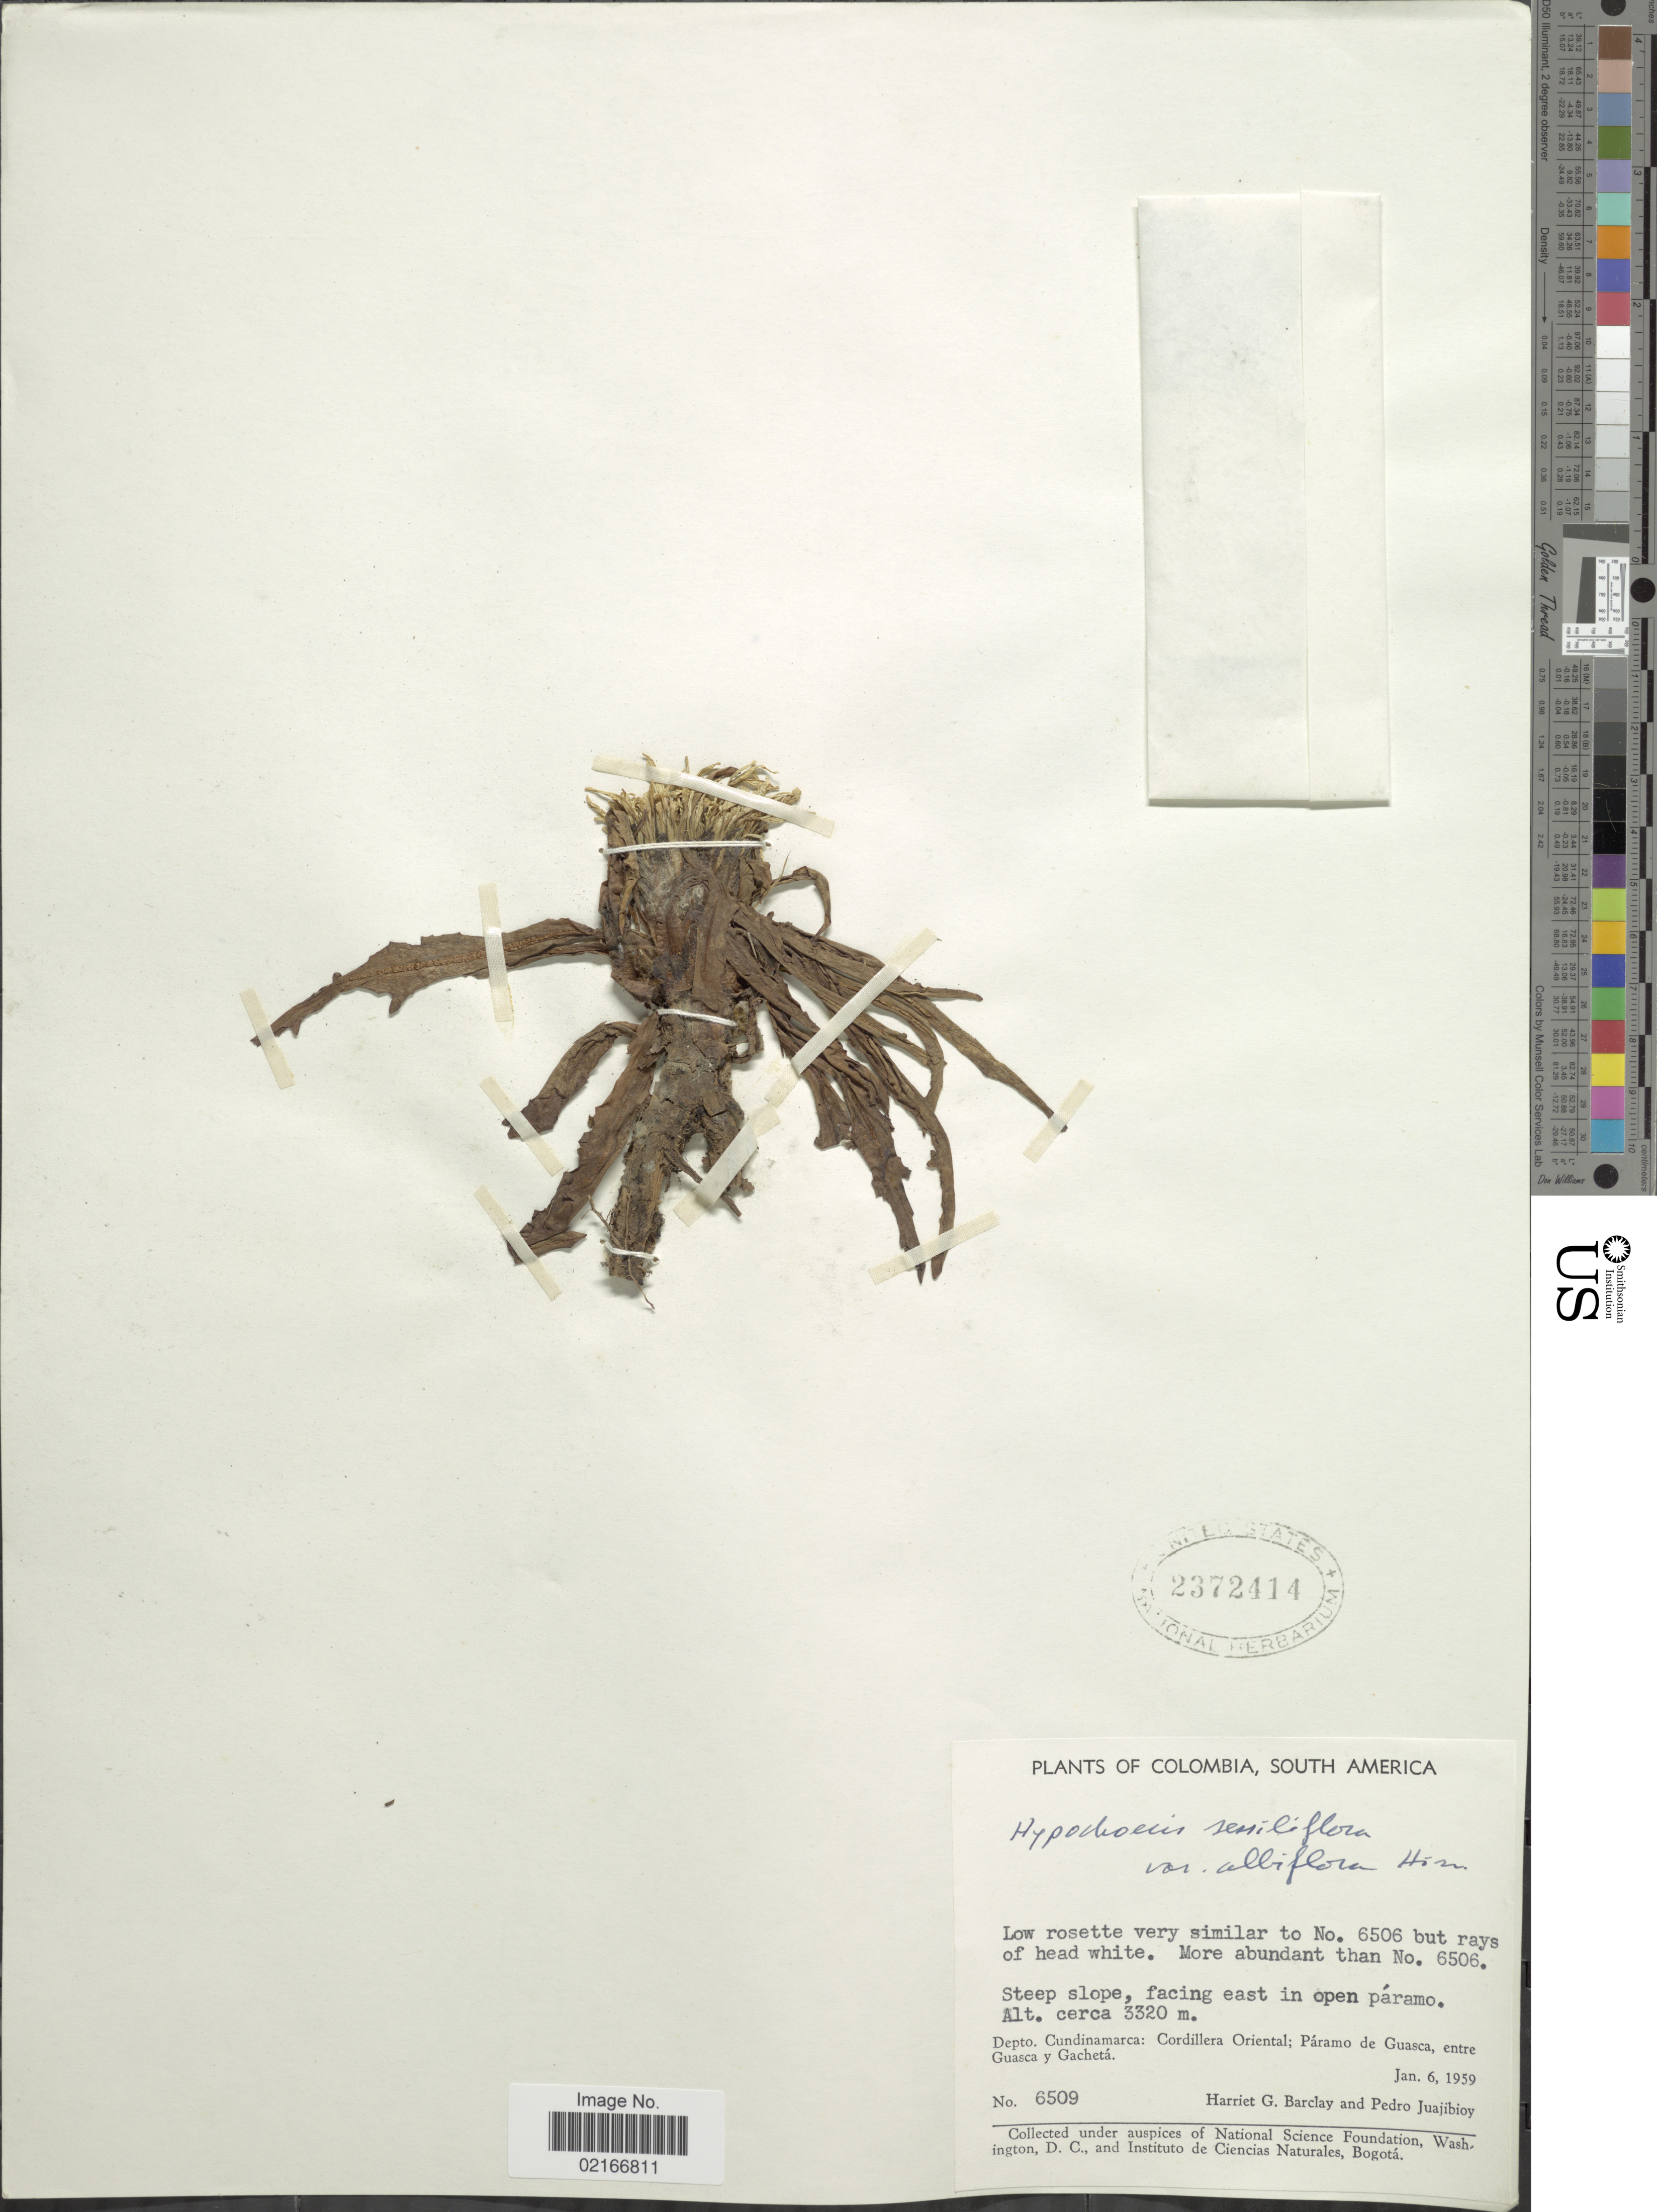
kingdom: Plantae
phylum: Tracheophyta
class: Magnoliopsida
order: Asterales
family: Asteraceae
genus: Hypochaeris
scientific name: Hypochaeris sessiliflora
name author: Kunth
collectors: H. G. Barclay & P. Juajibioy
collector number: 6509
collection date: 1959-01-06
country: Colombia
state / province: Cundinamarca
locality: Cordillera Oriental; Páramo de Guasca, entre Guasca y Gachetá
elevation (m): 3320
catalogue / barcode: US 2372414